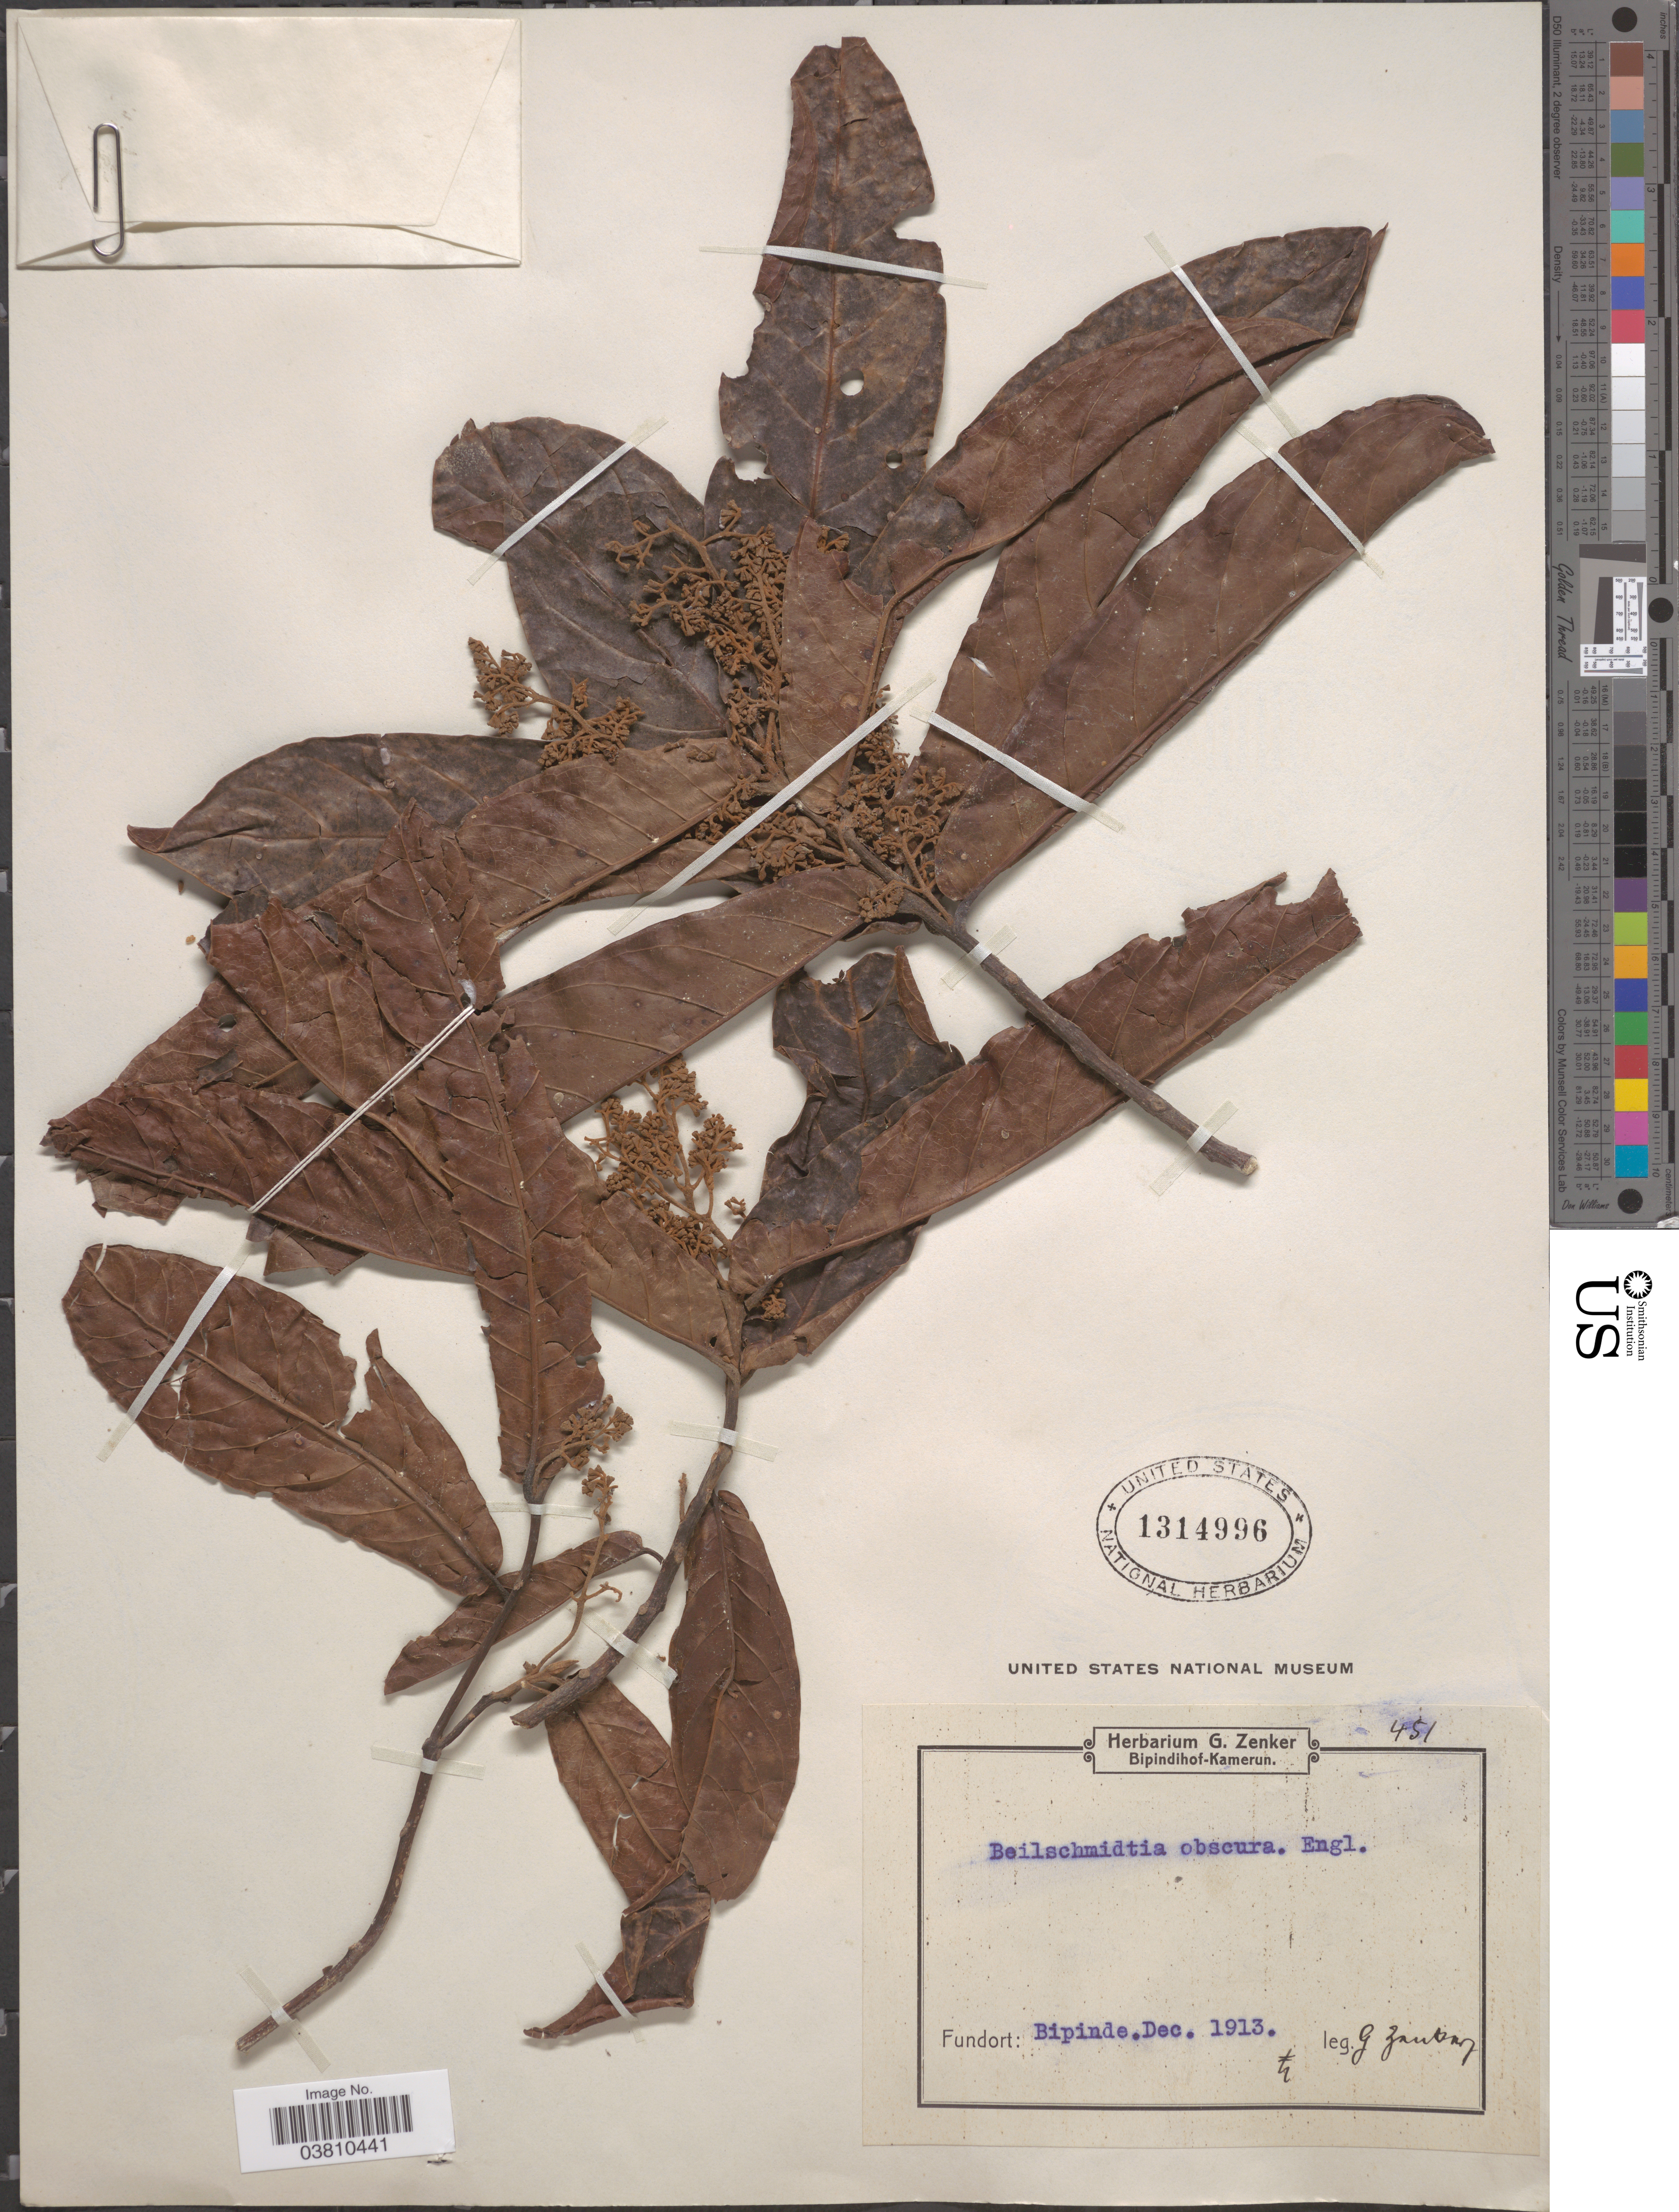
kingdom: Plantae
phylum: Tracheophyta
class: Magnoliopsida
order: Laurales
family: Lauraceae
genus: Beilschmiedia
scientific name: Beilschmiedia obscura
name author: (Stapf) A. Chev.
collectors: G. A. Zenker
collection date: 1913-12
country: Cameroon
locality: Bipinde.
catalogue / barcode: US 1314996